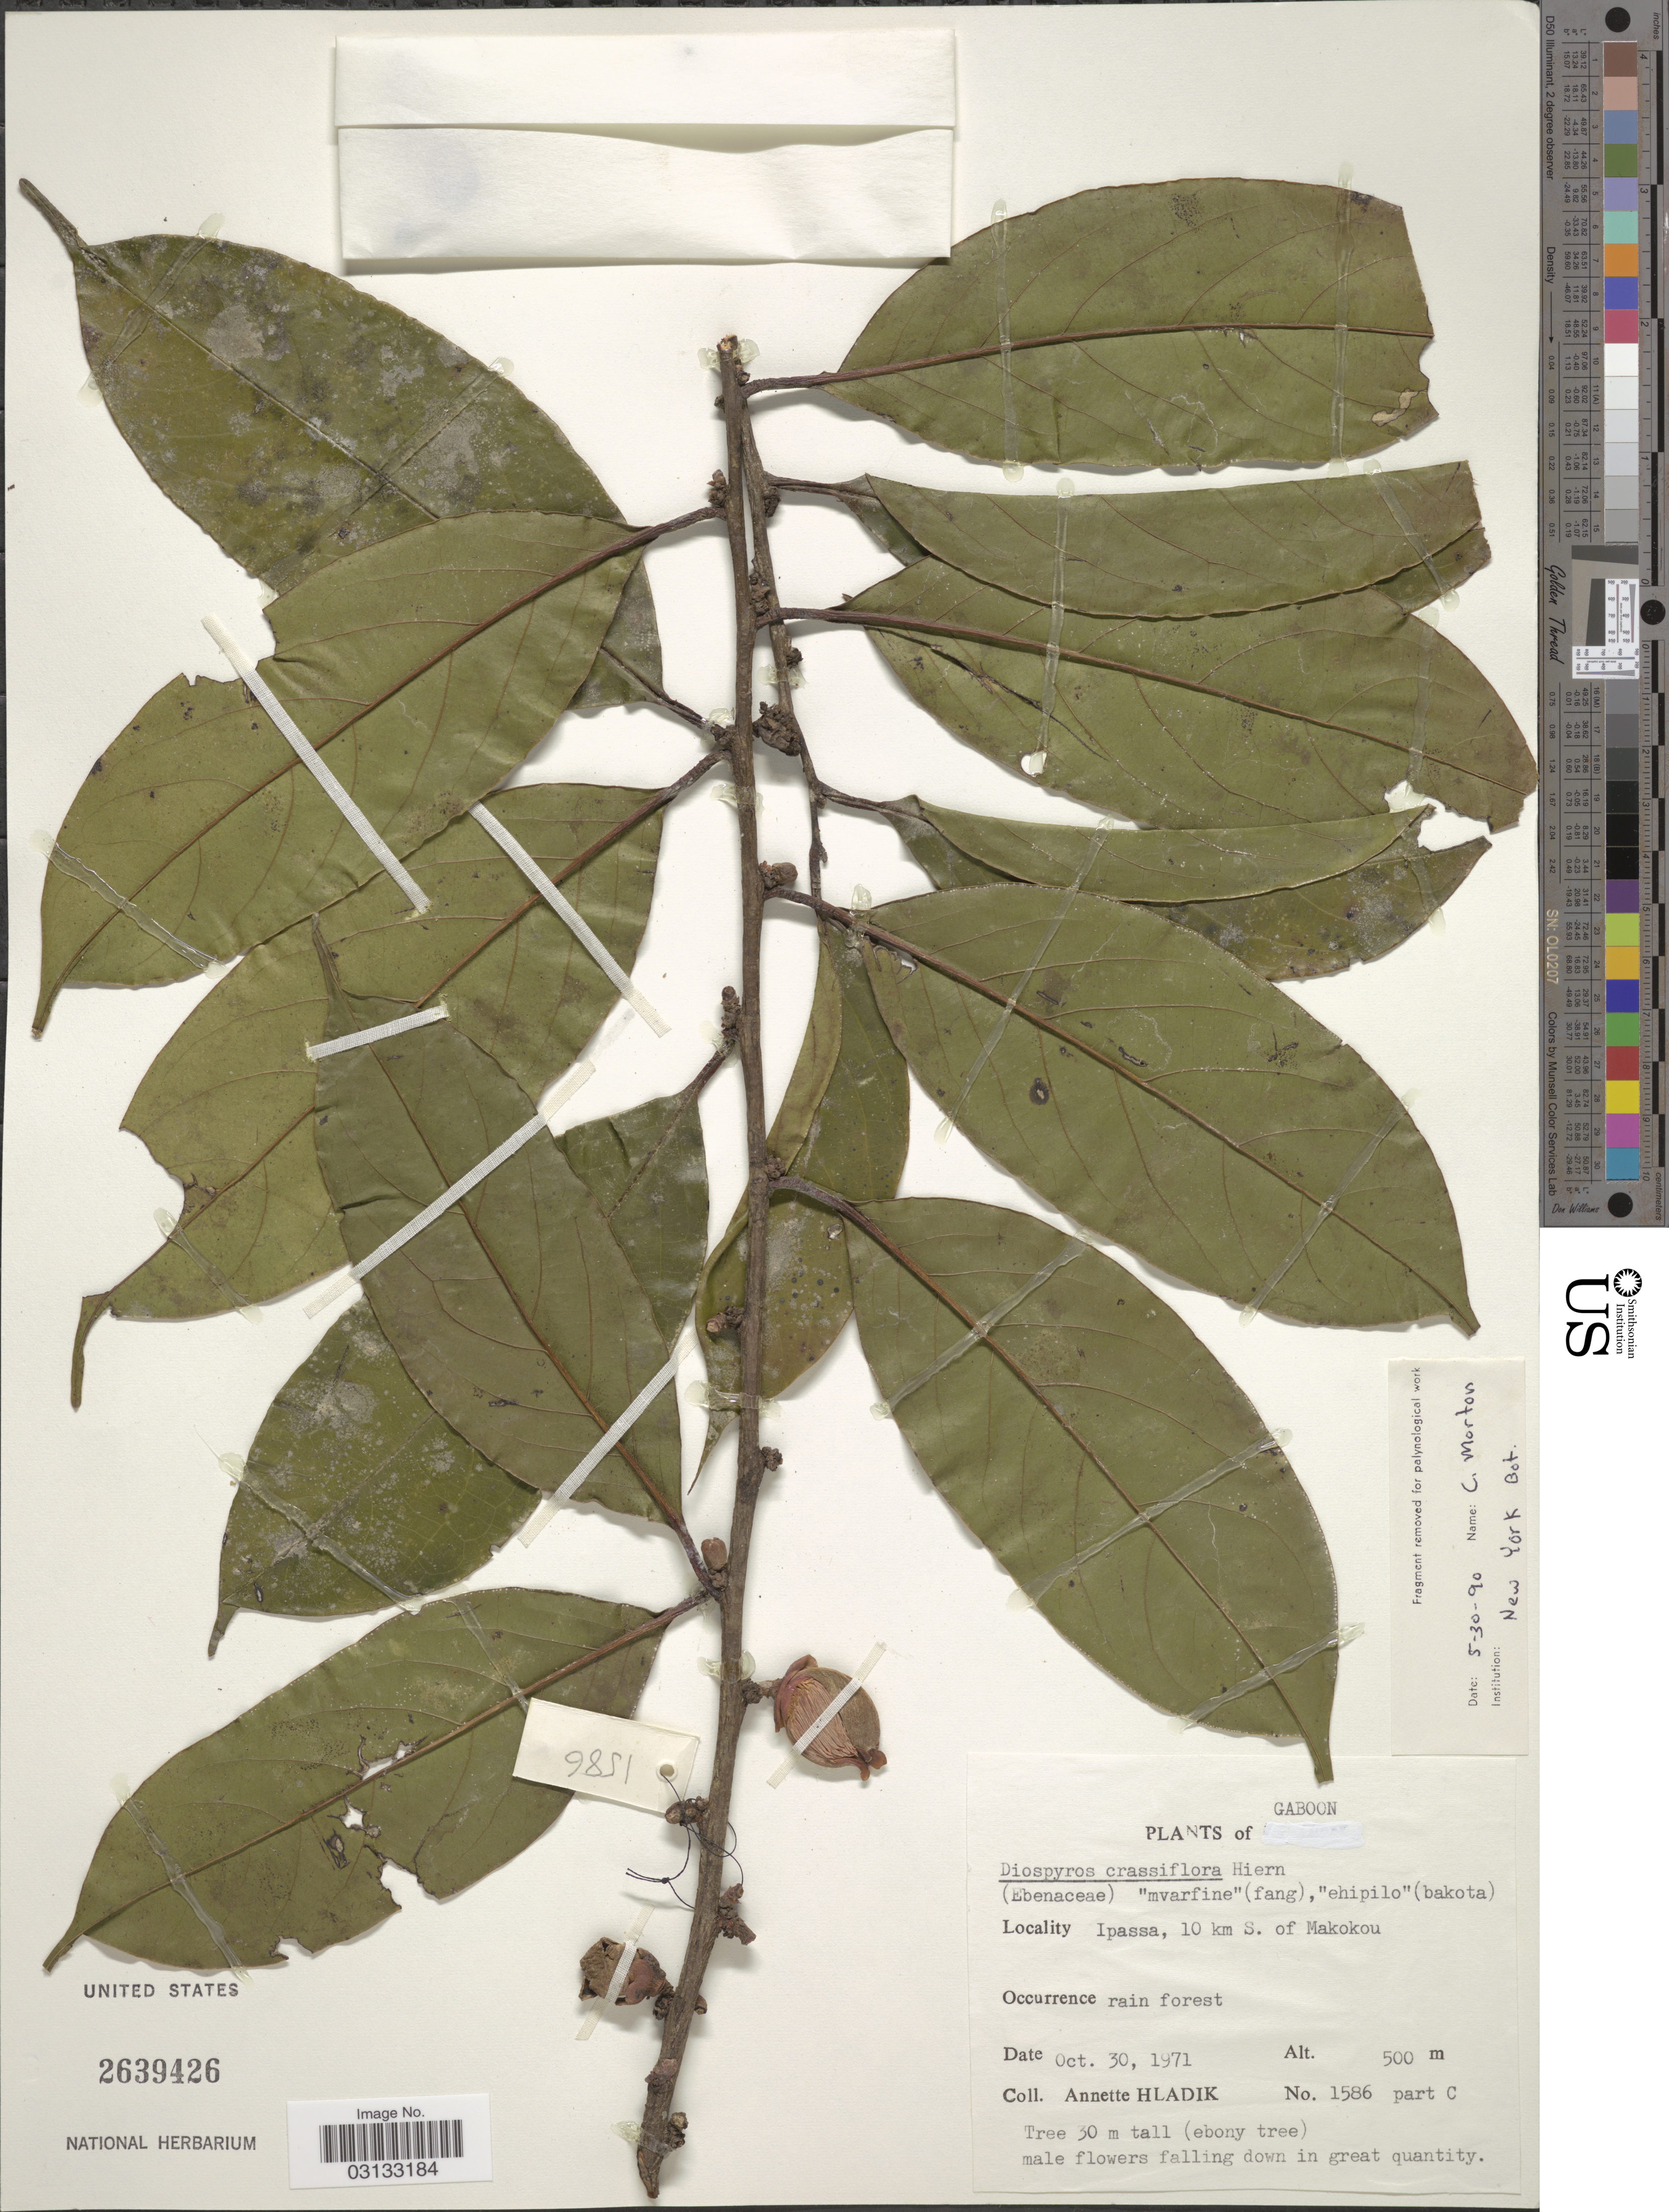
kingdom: Plantae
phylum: Tracheophyta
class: Magnoliopsida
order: Ericales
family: Ebenaceae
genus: Diospyros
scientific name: Diospyros crassiflora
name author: Hiern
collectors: A. Hladik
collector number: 1586 part C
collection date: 1971-10-30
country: Gabon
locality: Gaboon, Ipassa, 10 km S. of Makokou.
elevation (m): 500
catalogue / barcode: US 2639426